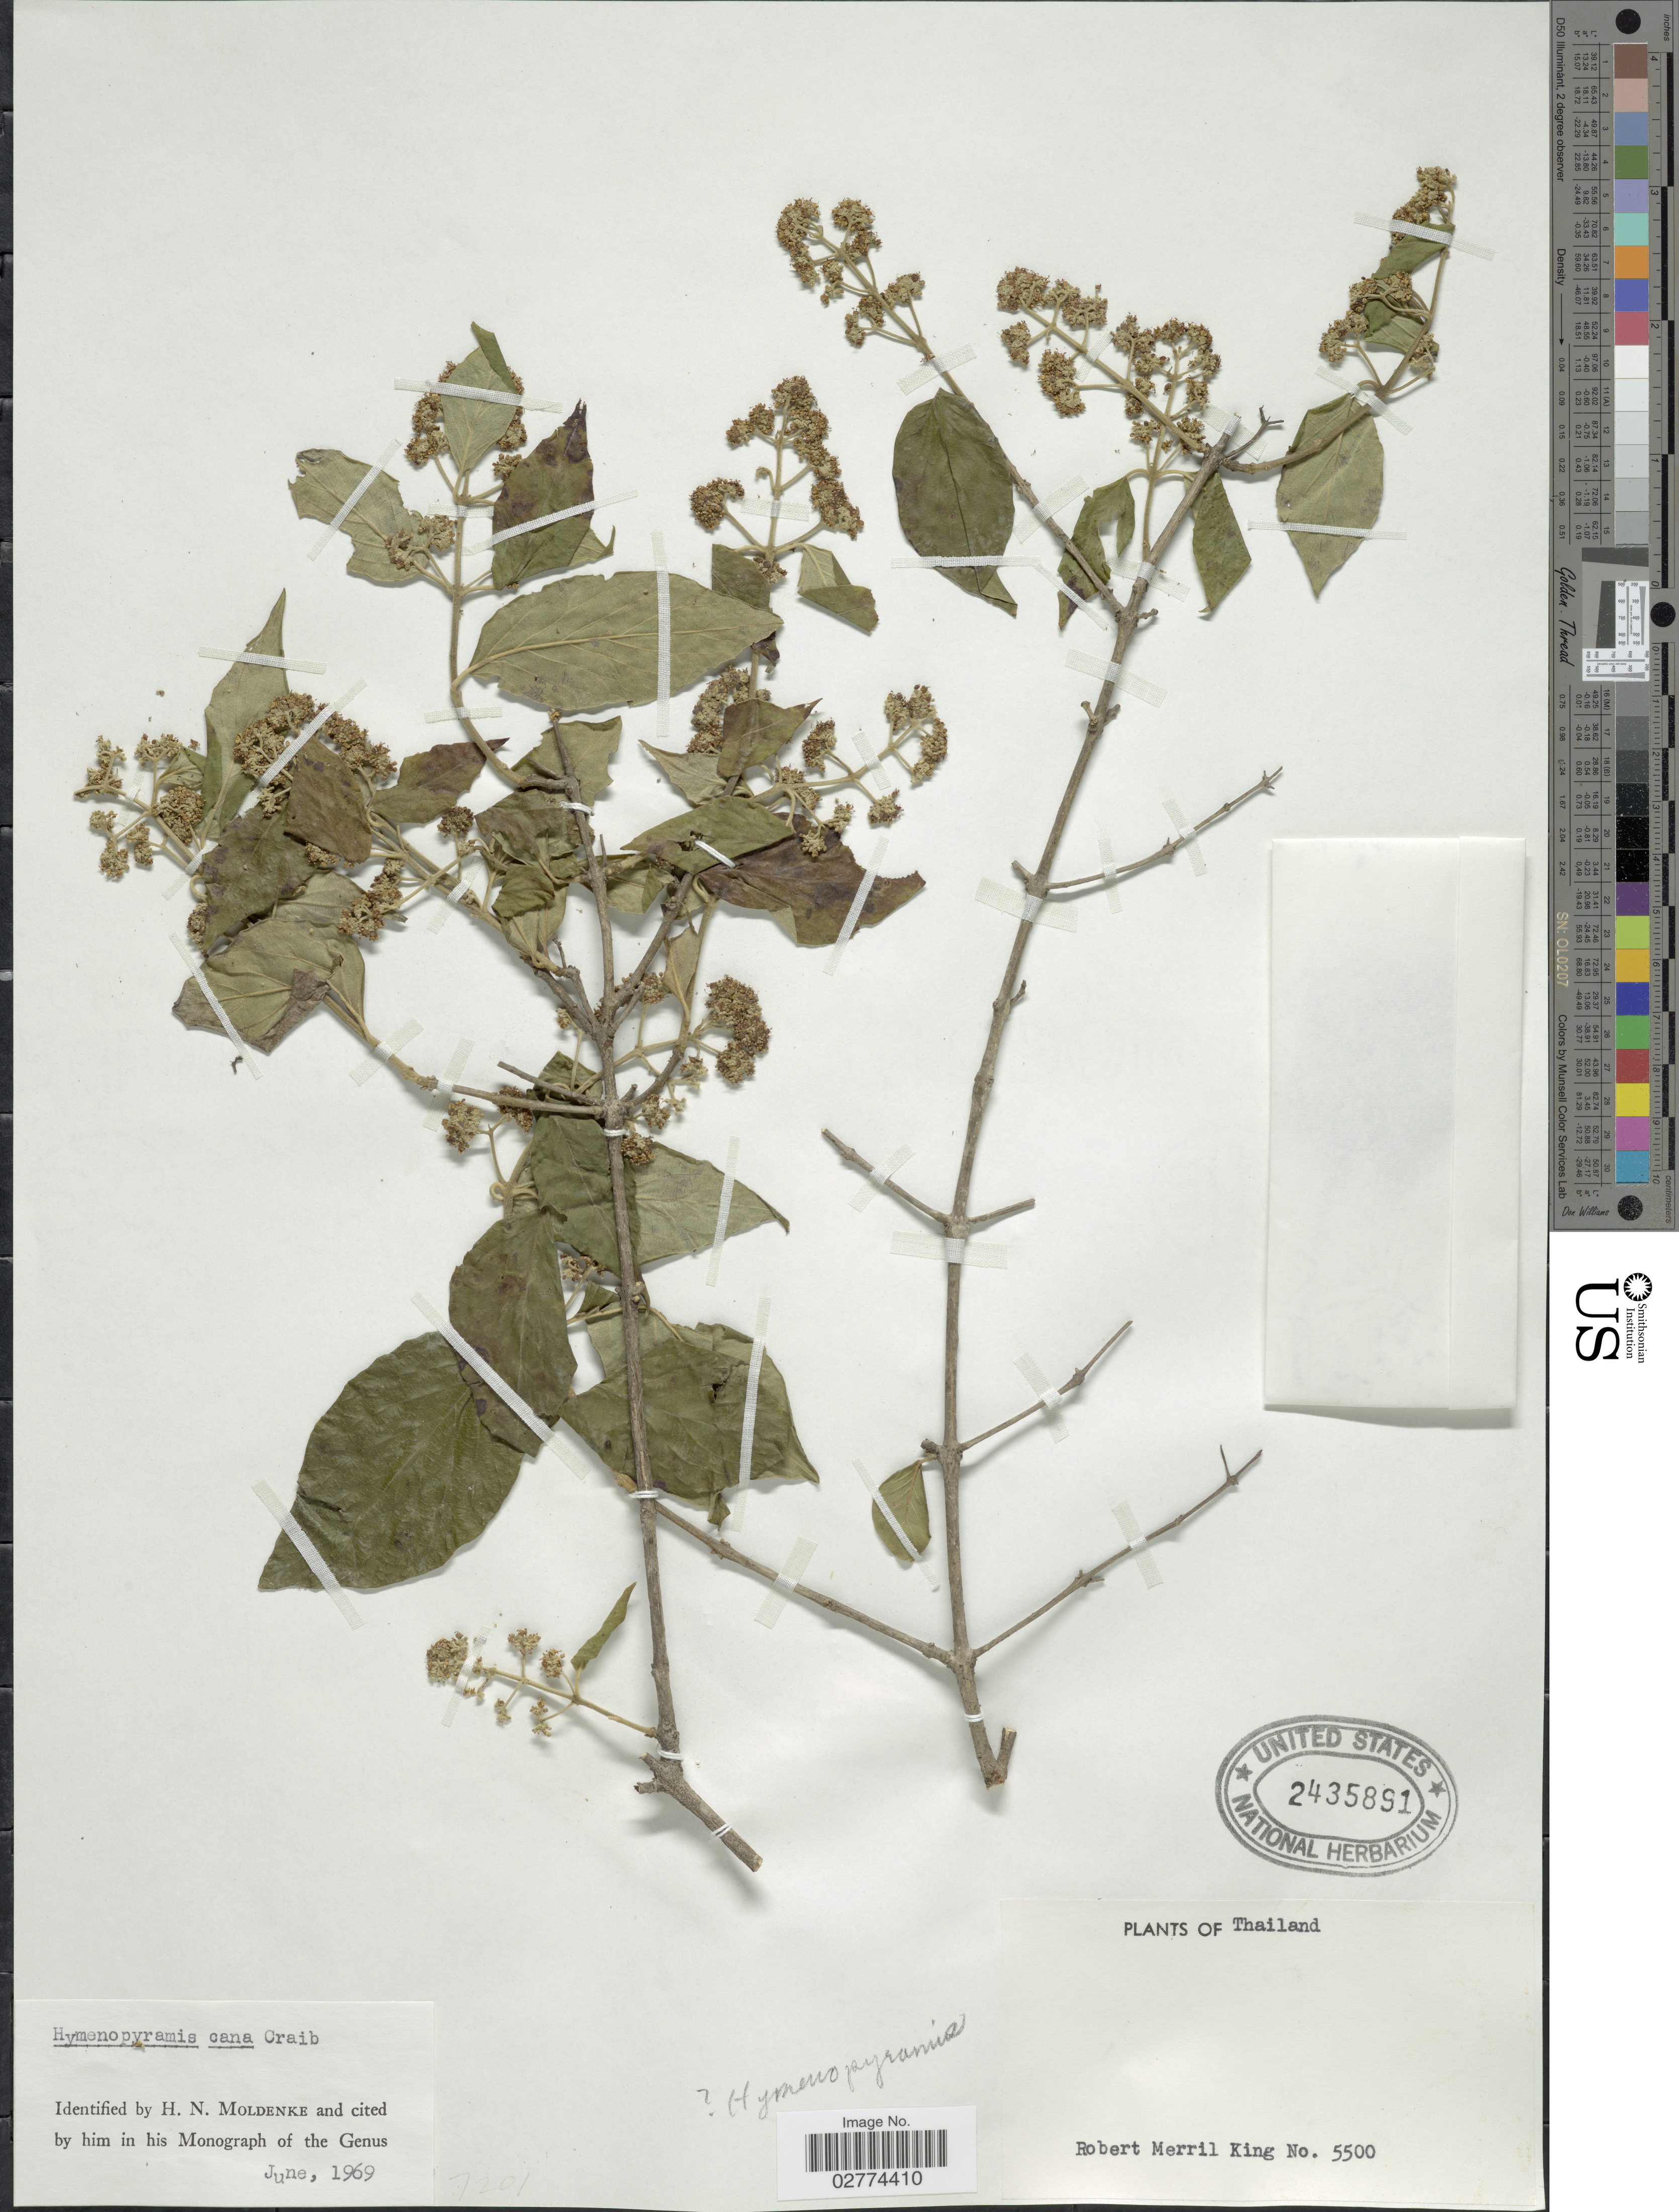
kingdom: Plantae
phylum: Tracheophyta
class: Magnoliopsida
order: Lamiales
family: Lamiaceae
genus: Hymenopyramis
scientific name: Hymenopyramis cana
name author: Craib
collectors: R. M. King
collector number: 5500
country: Thailand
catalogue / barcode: US 2435891